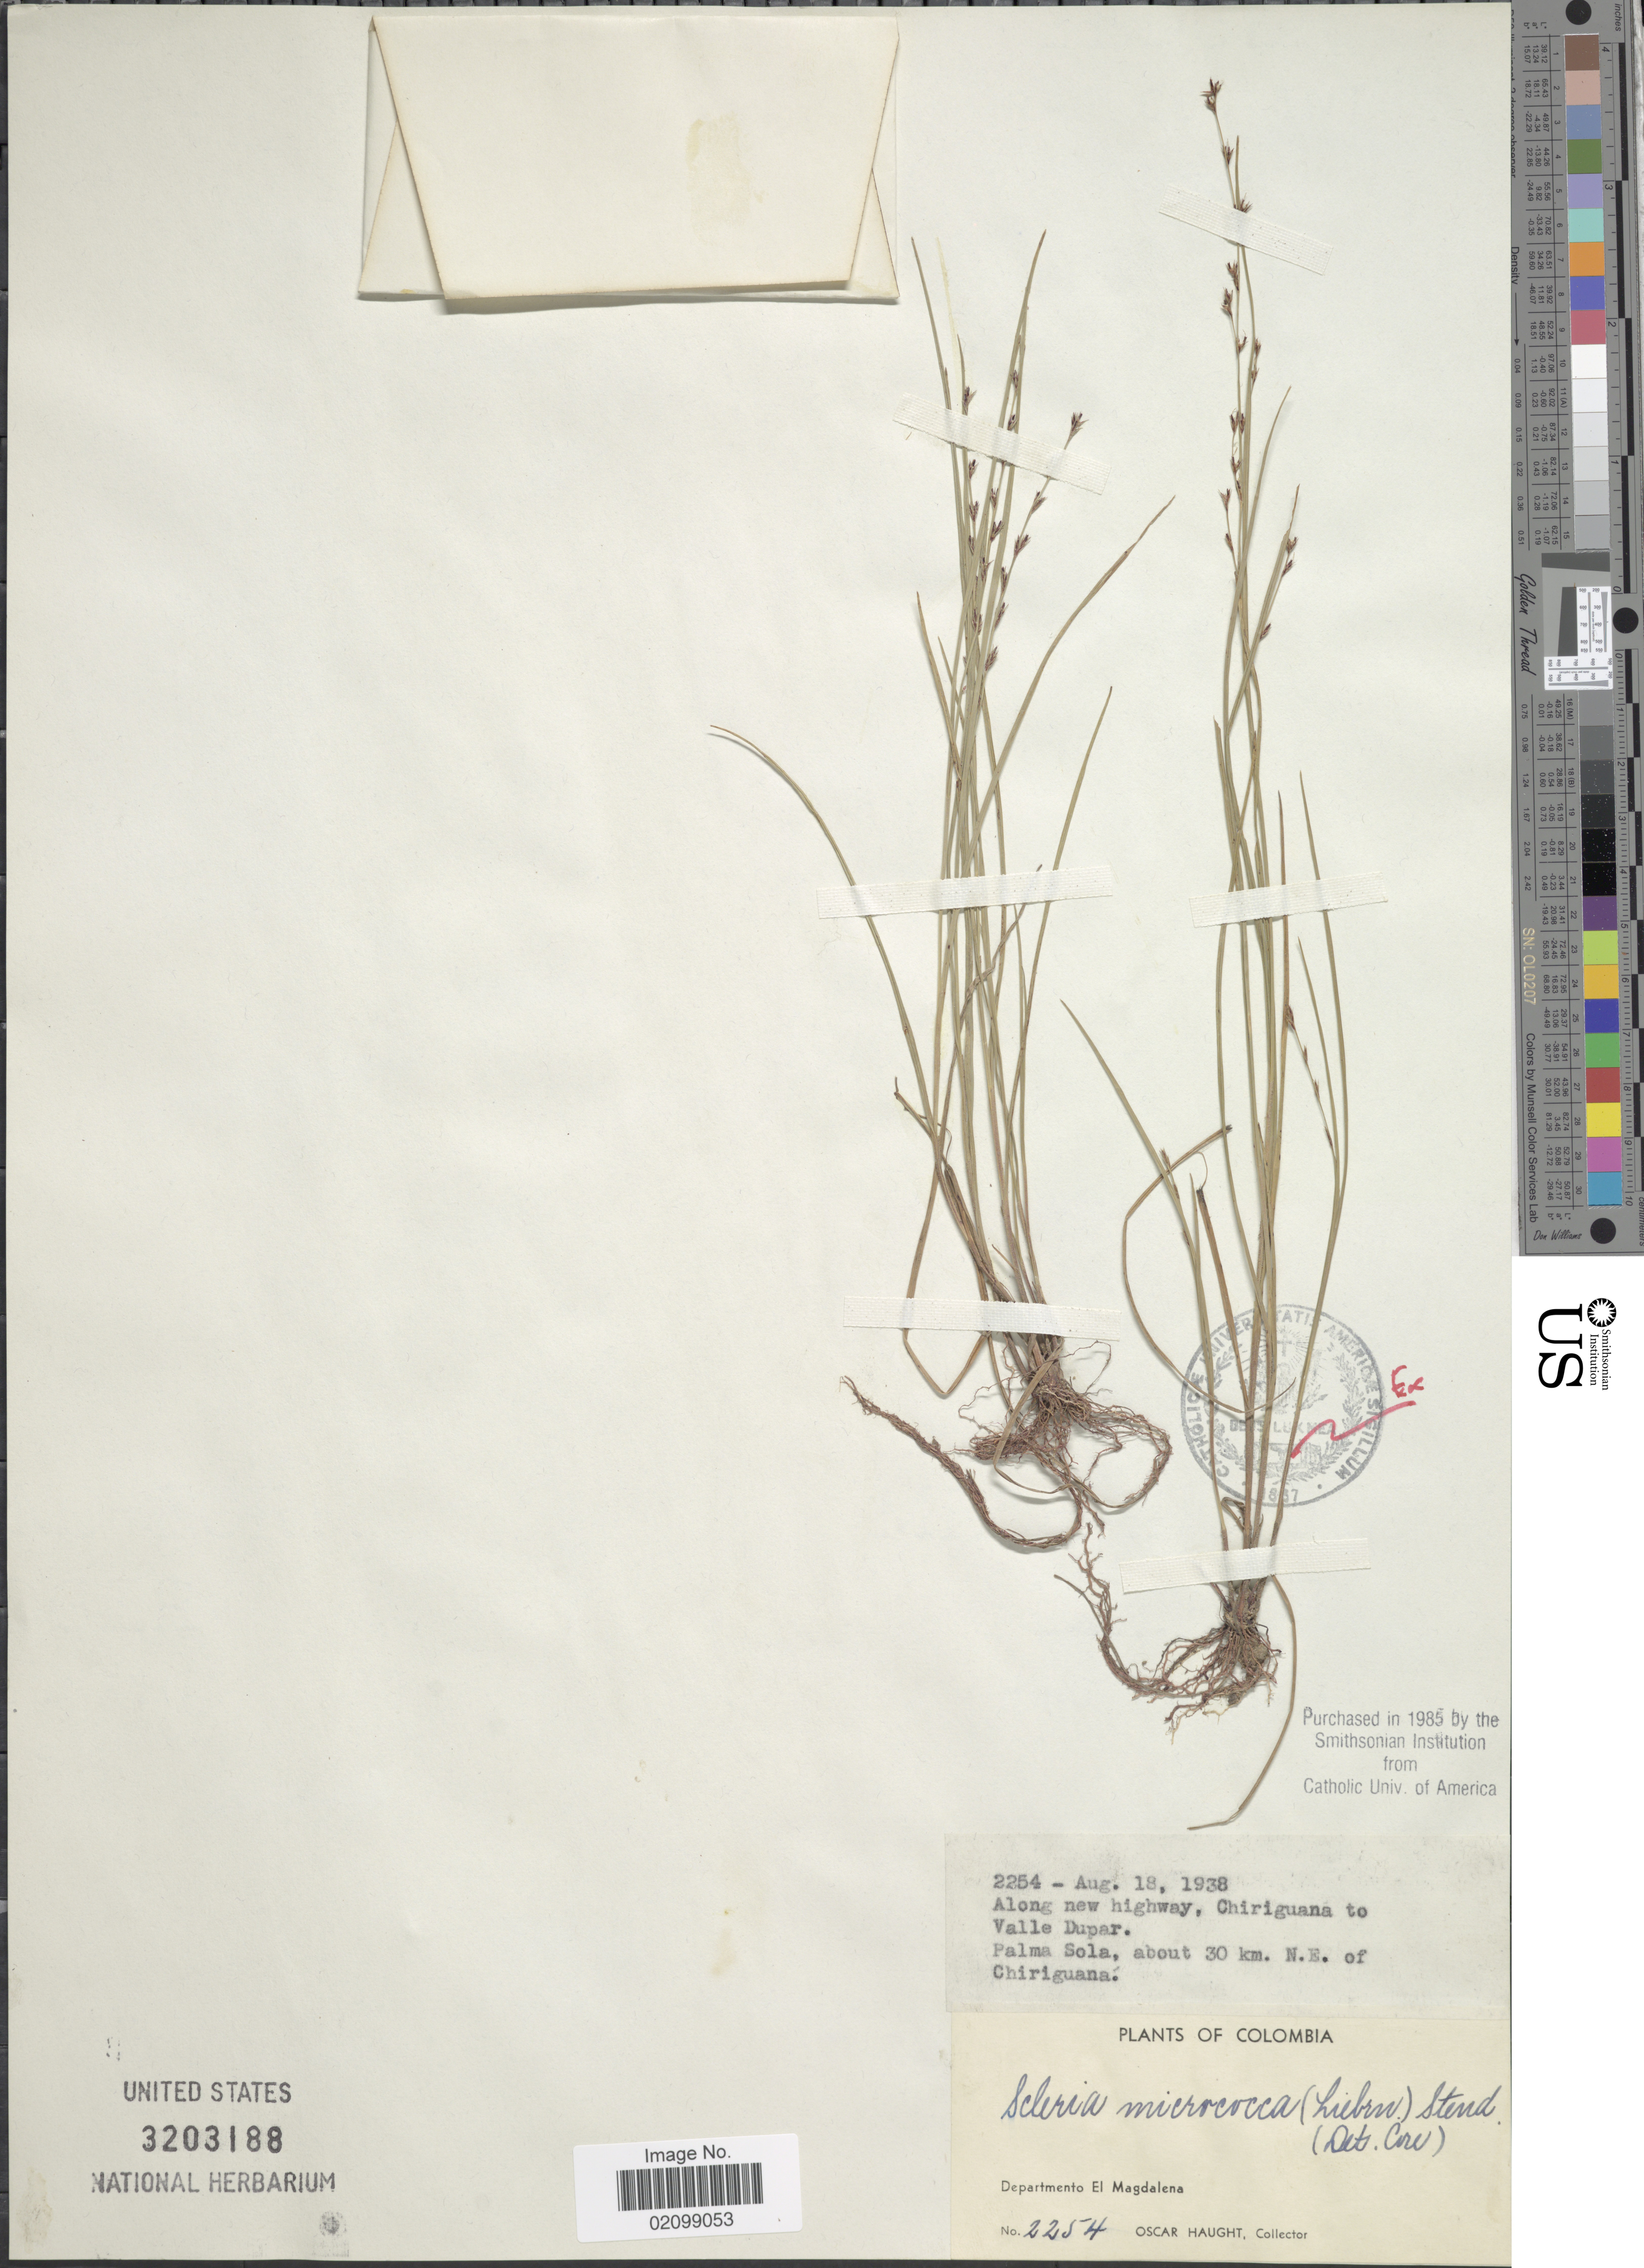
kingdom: Plantae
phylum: Tracheophyta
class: Liliopsida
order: Poales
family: Cyperaceae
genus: Scleria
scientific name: Scleria micrococca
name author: (Liebm.) Steud.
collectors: O. Haught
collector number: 2254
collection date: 1938-08-18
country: Colombia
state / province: Magdalena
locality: Departamento El Magdalena. Along new highway, Chiriguanato Valle Dupar, Palma Sola, about 30 km N.E. of Chiriguana.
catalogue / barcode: US 3203188